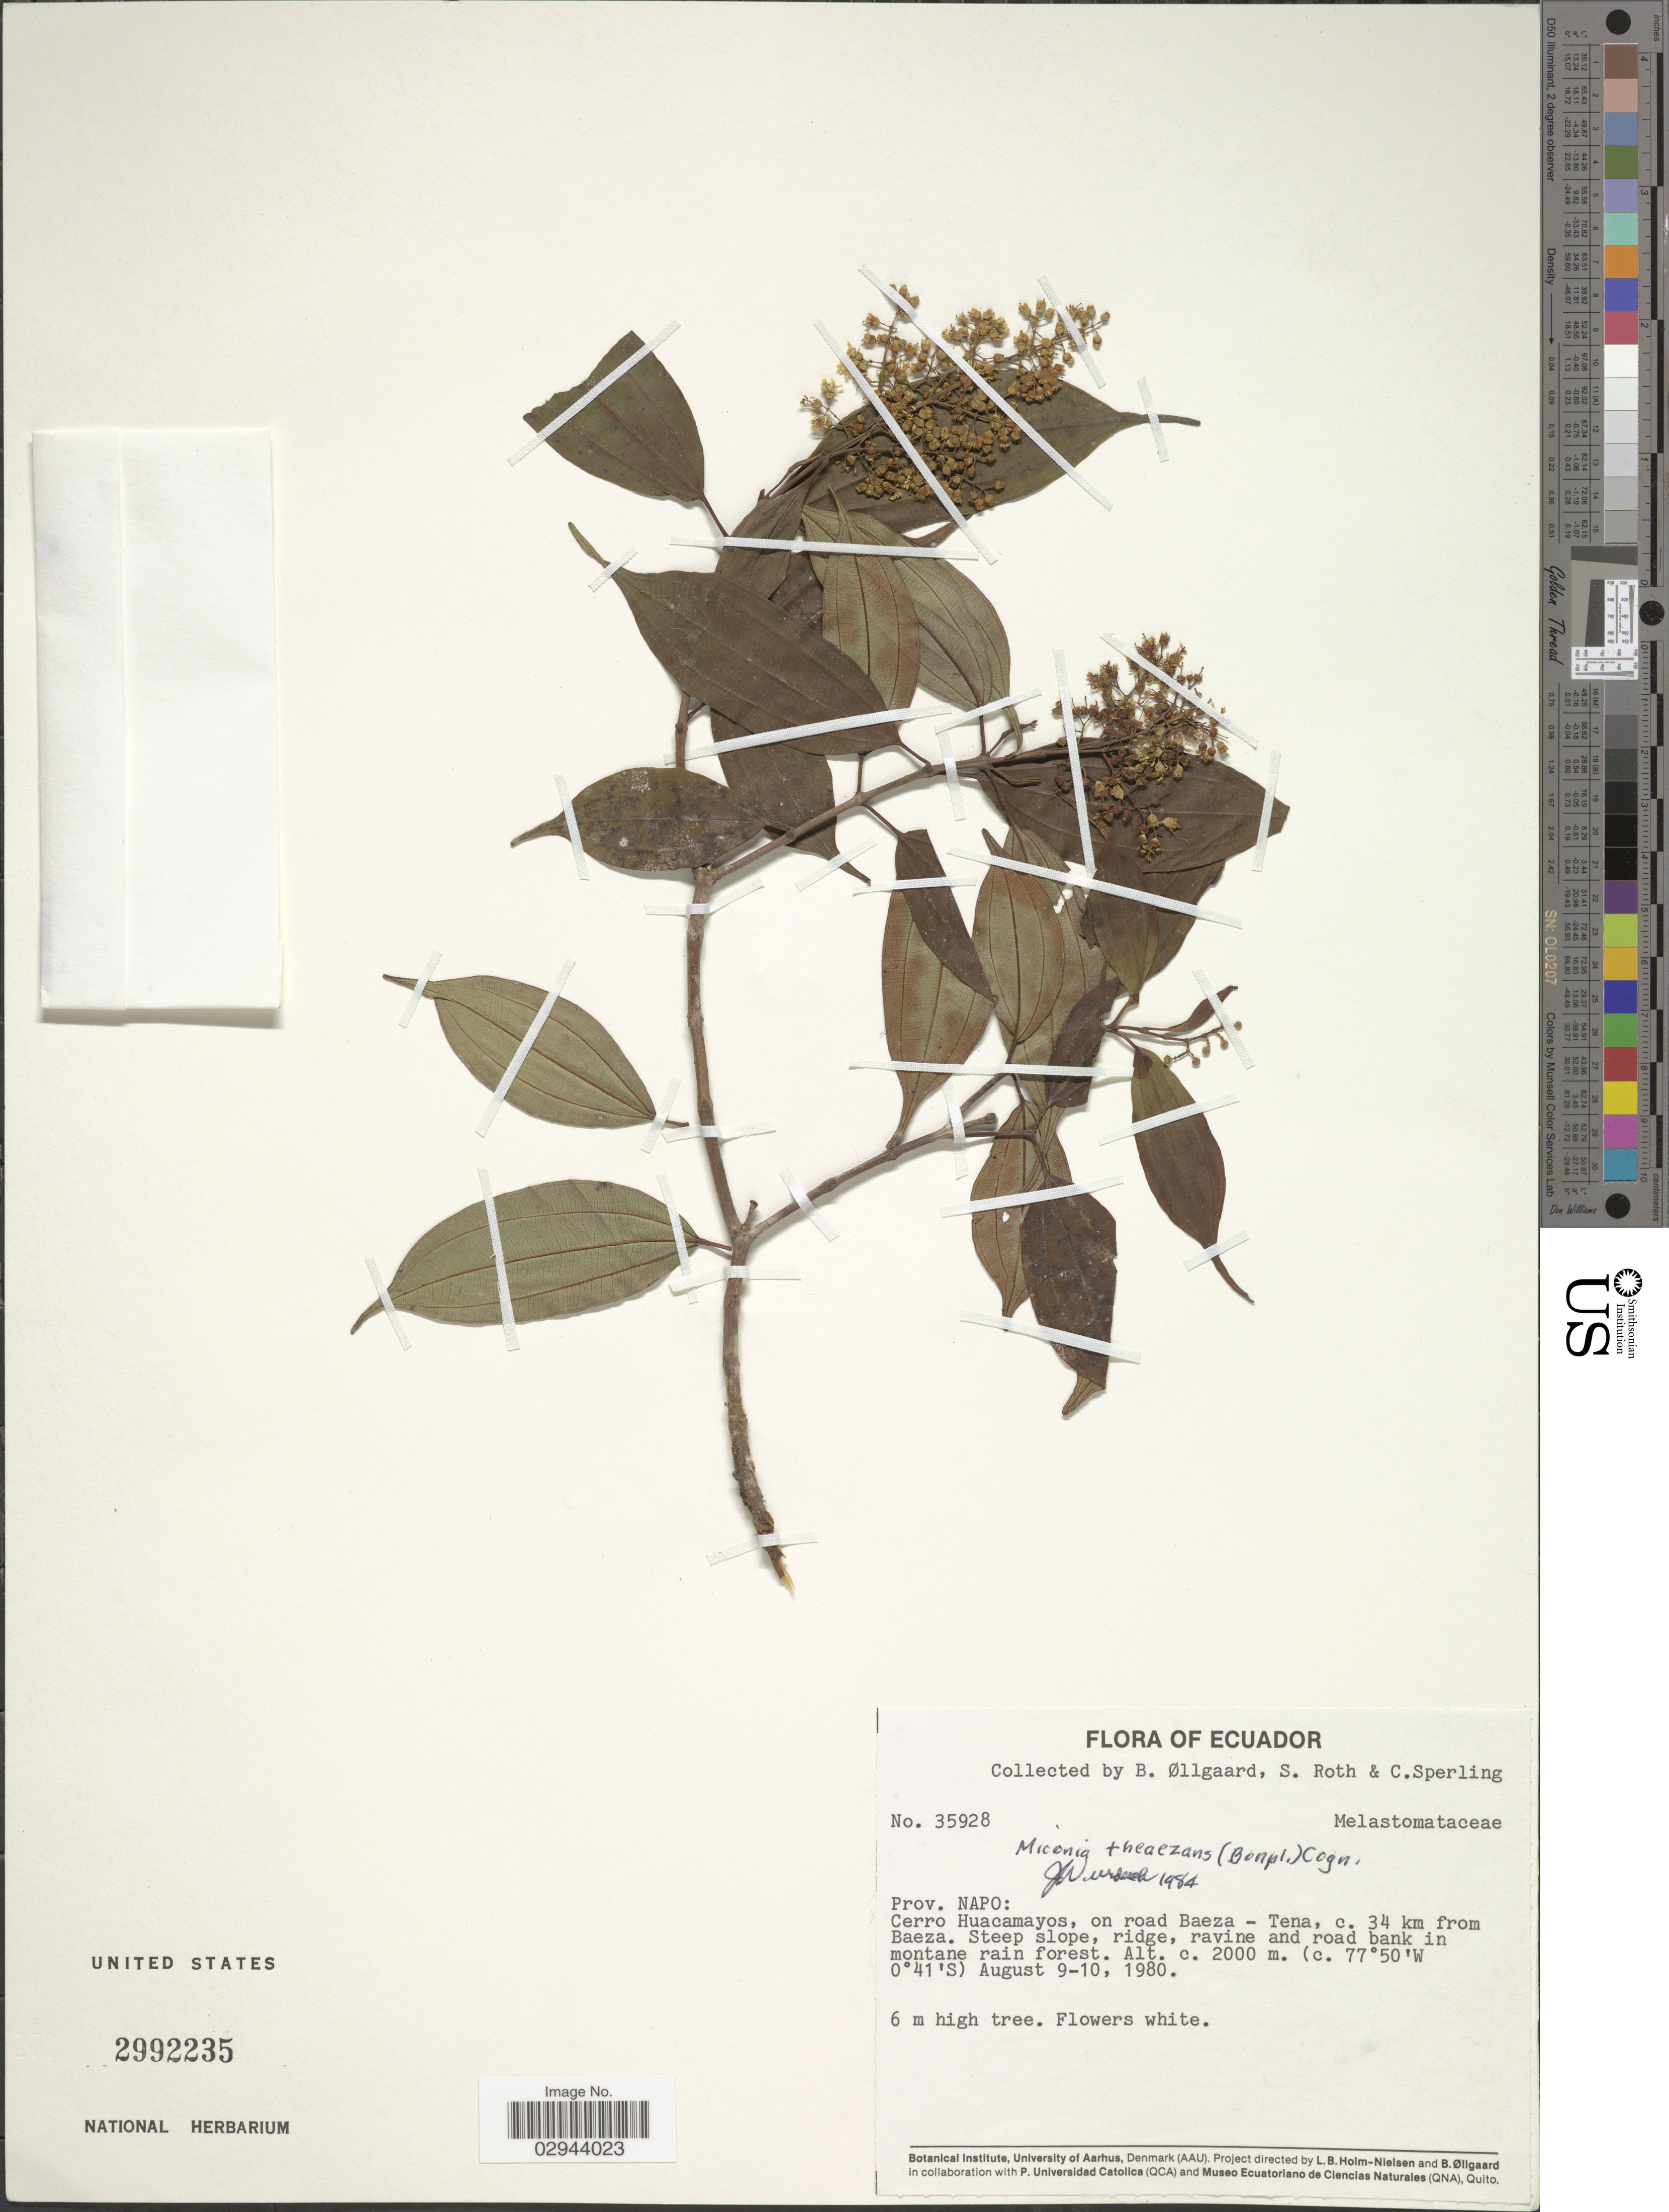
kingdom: Plantae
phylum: Tracheophyta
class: Magnoliopsida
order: Myrtales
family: Melastomataceae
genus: Miconia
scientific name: Miconia theizans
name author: (Bonpl.) Cogn.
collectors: B. Øllgaard, S. Roth & C. Sperling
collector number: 35928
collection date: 1980-08-09/1980-08-10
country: Ecuador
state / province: Napo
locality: Cerro Huacamayos, on road Baeza - Tena, c. 34 km from Baeza.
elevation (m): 2000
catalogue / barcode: US 2992235